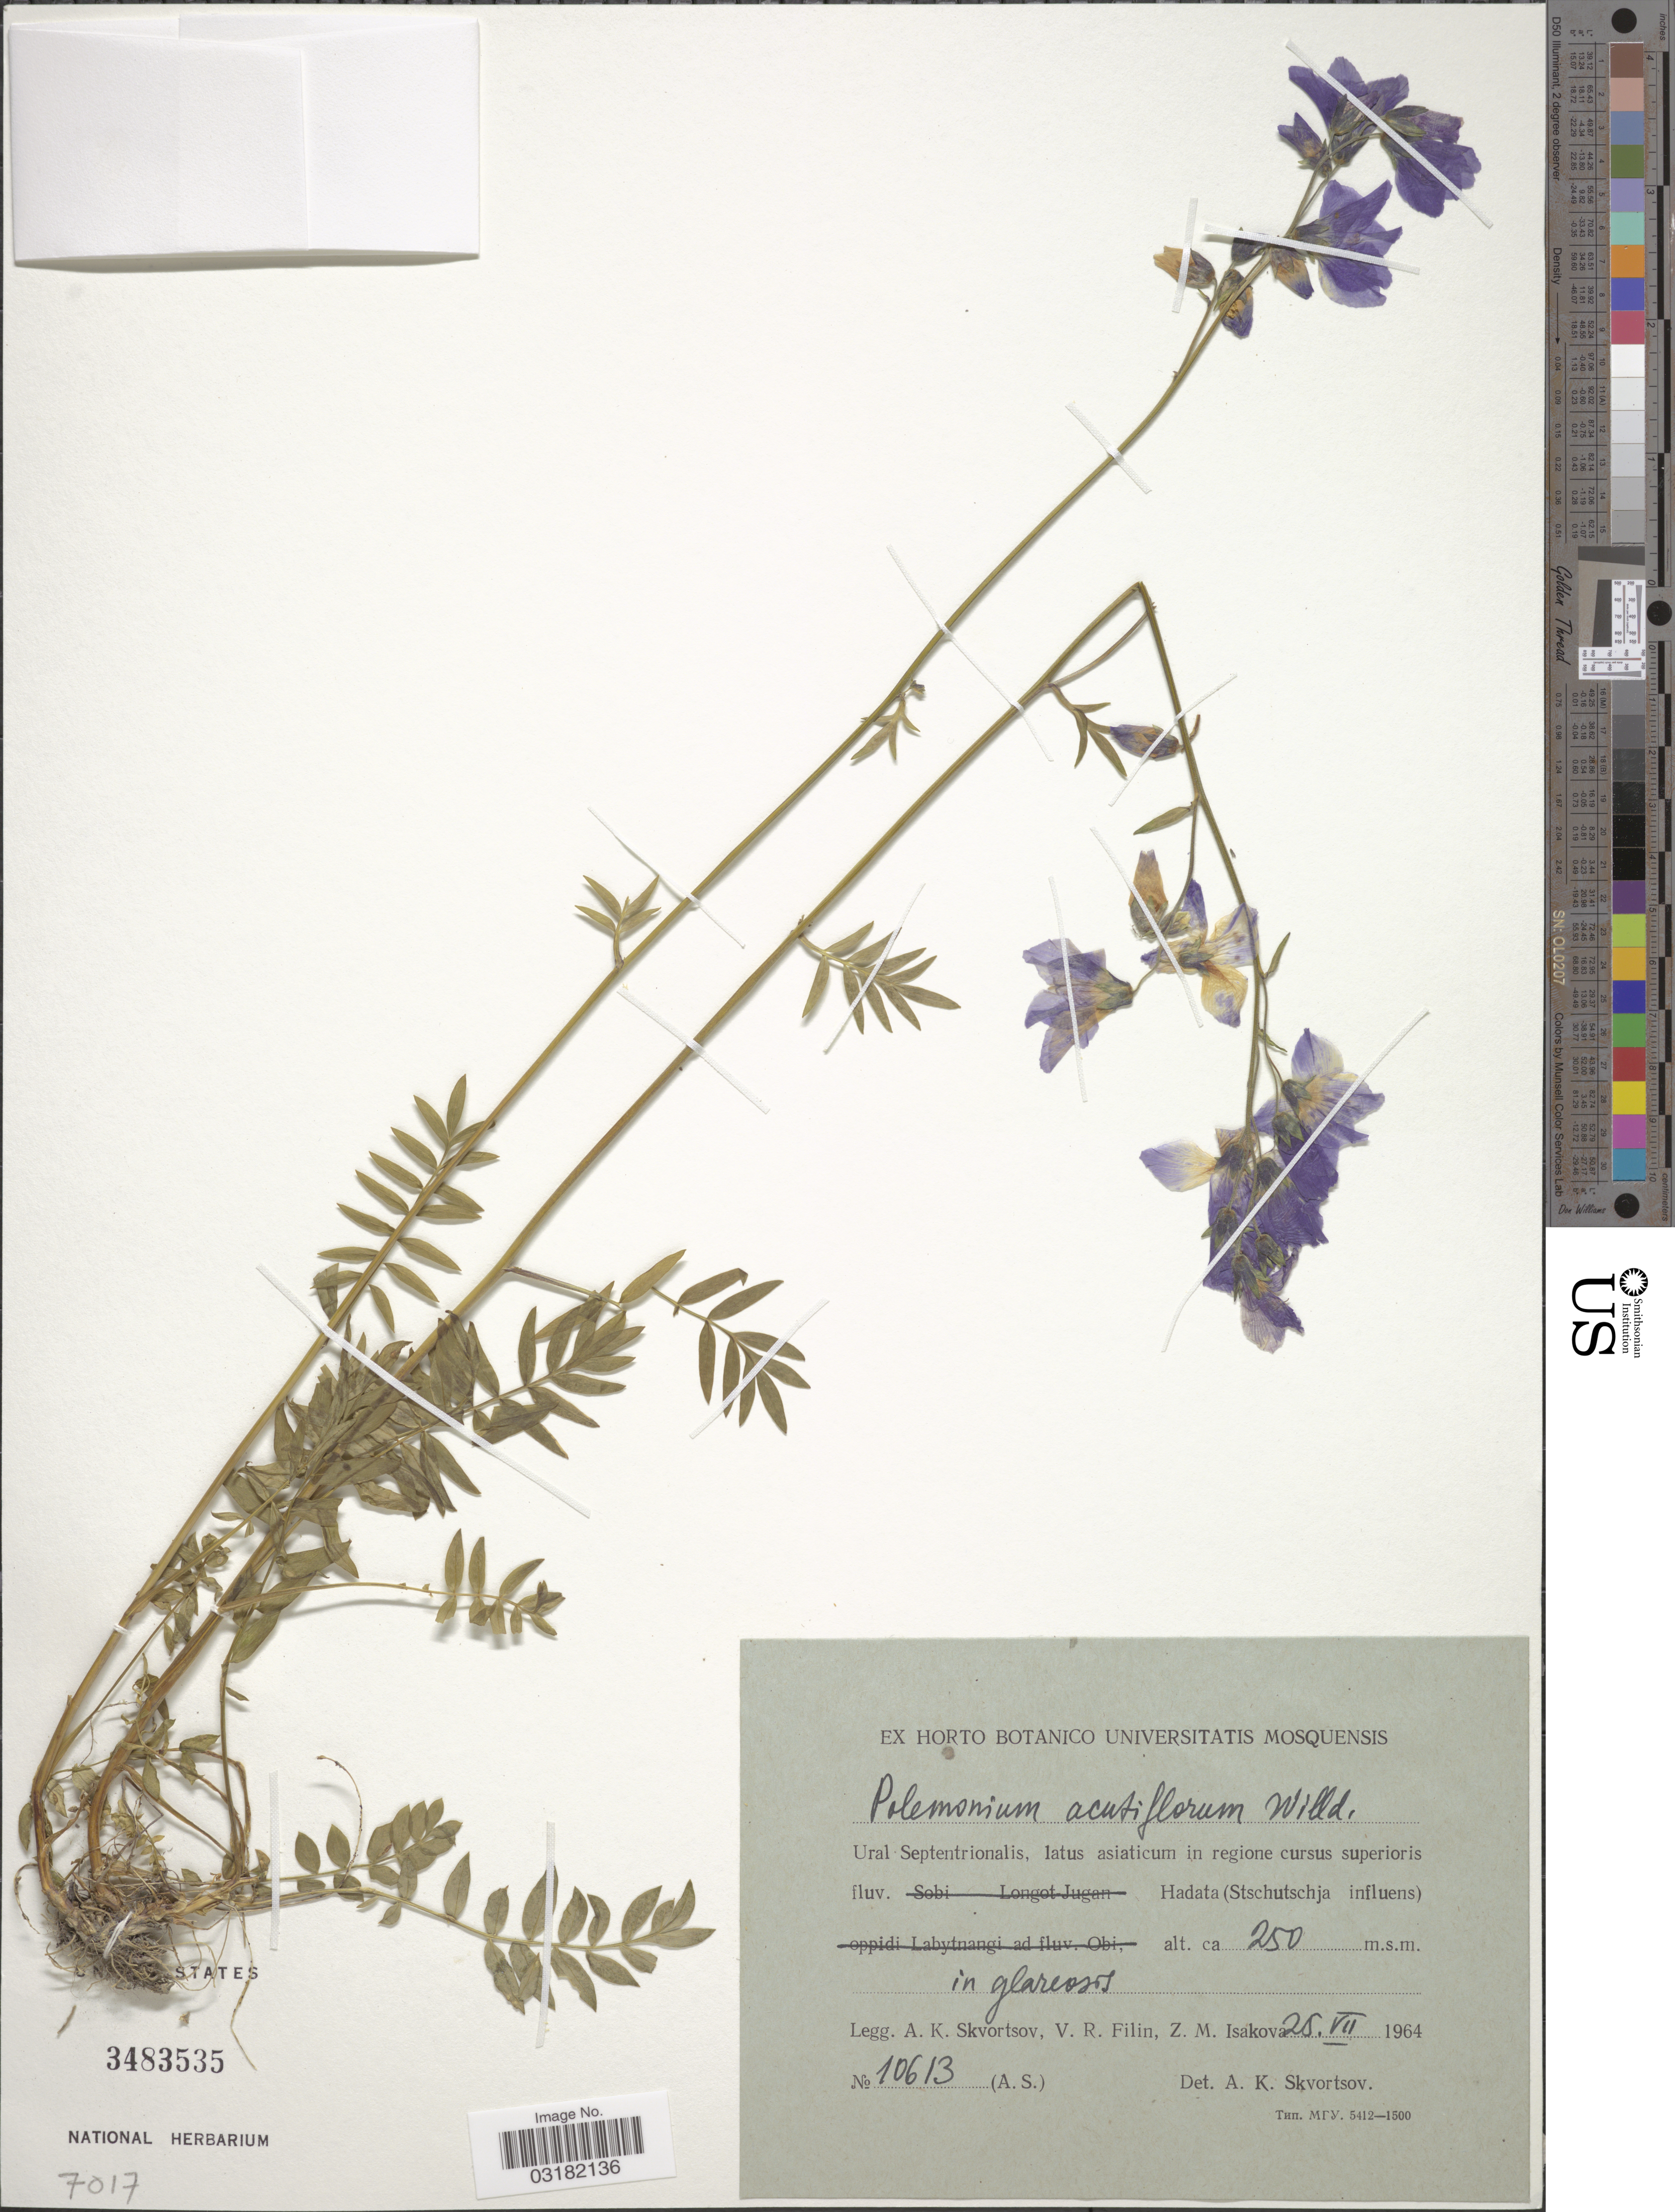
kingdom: Plantae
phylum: Tracheophyta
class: Magnoliopsida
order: Ericales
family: Polemoniaceae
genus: Polemonium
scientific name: Polemonium acutiflorum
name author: Willd. ex Roem. & Schult.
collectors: A. K. Skvortsov, V. Filin & Z. Isakova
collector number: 10613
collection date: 1964-07-25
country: Russian Federation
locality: Ural Septentrionalis, latus asiaticum in regione cursus superioris fluv. Hadata (Stschutschja influens) in glareosis.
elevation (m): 250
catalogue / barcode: US 3483535